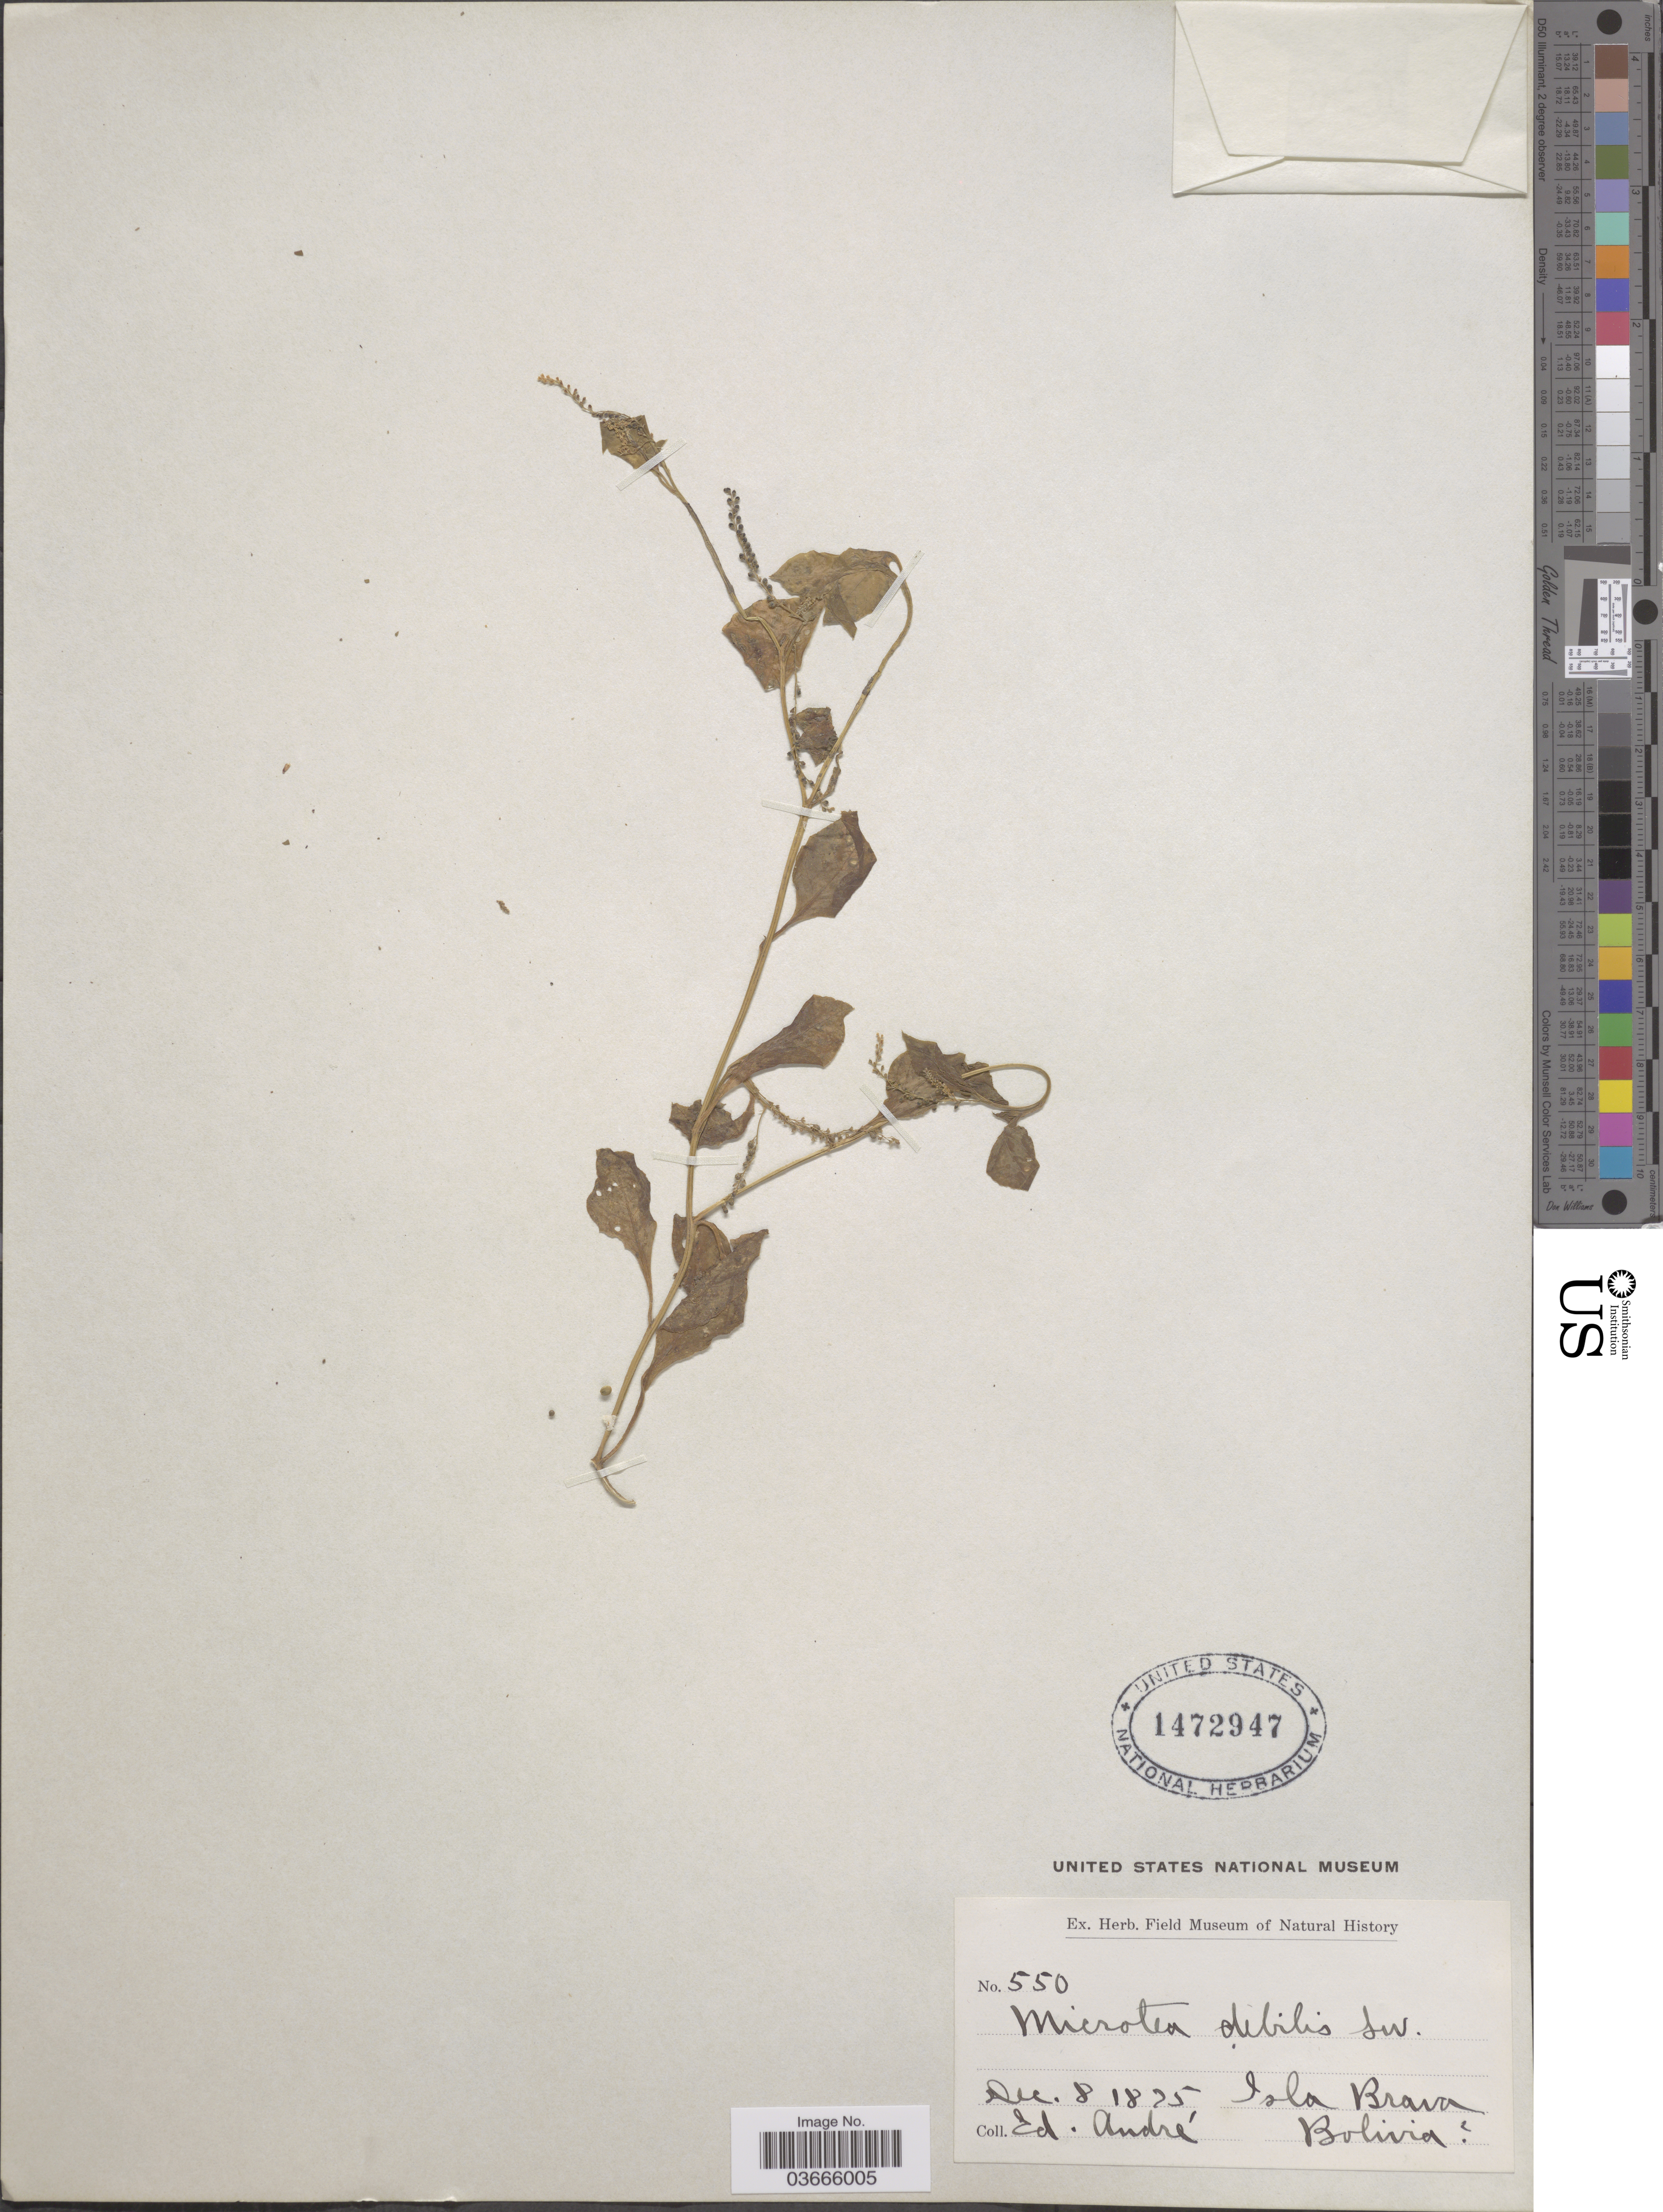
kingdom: Plantae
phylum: Tracheophyta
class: Magnoliopsida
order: Caryophyllales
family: Microteaceae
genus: Microtea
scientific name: Microtea debilis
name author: Sw.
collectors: É. F. André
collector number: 550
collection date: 1825-12-08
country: Bolivia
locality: Isla Brava.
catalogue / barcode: US 1472947